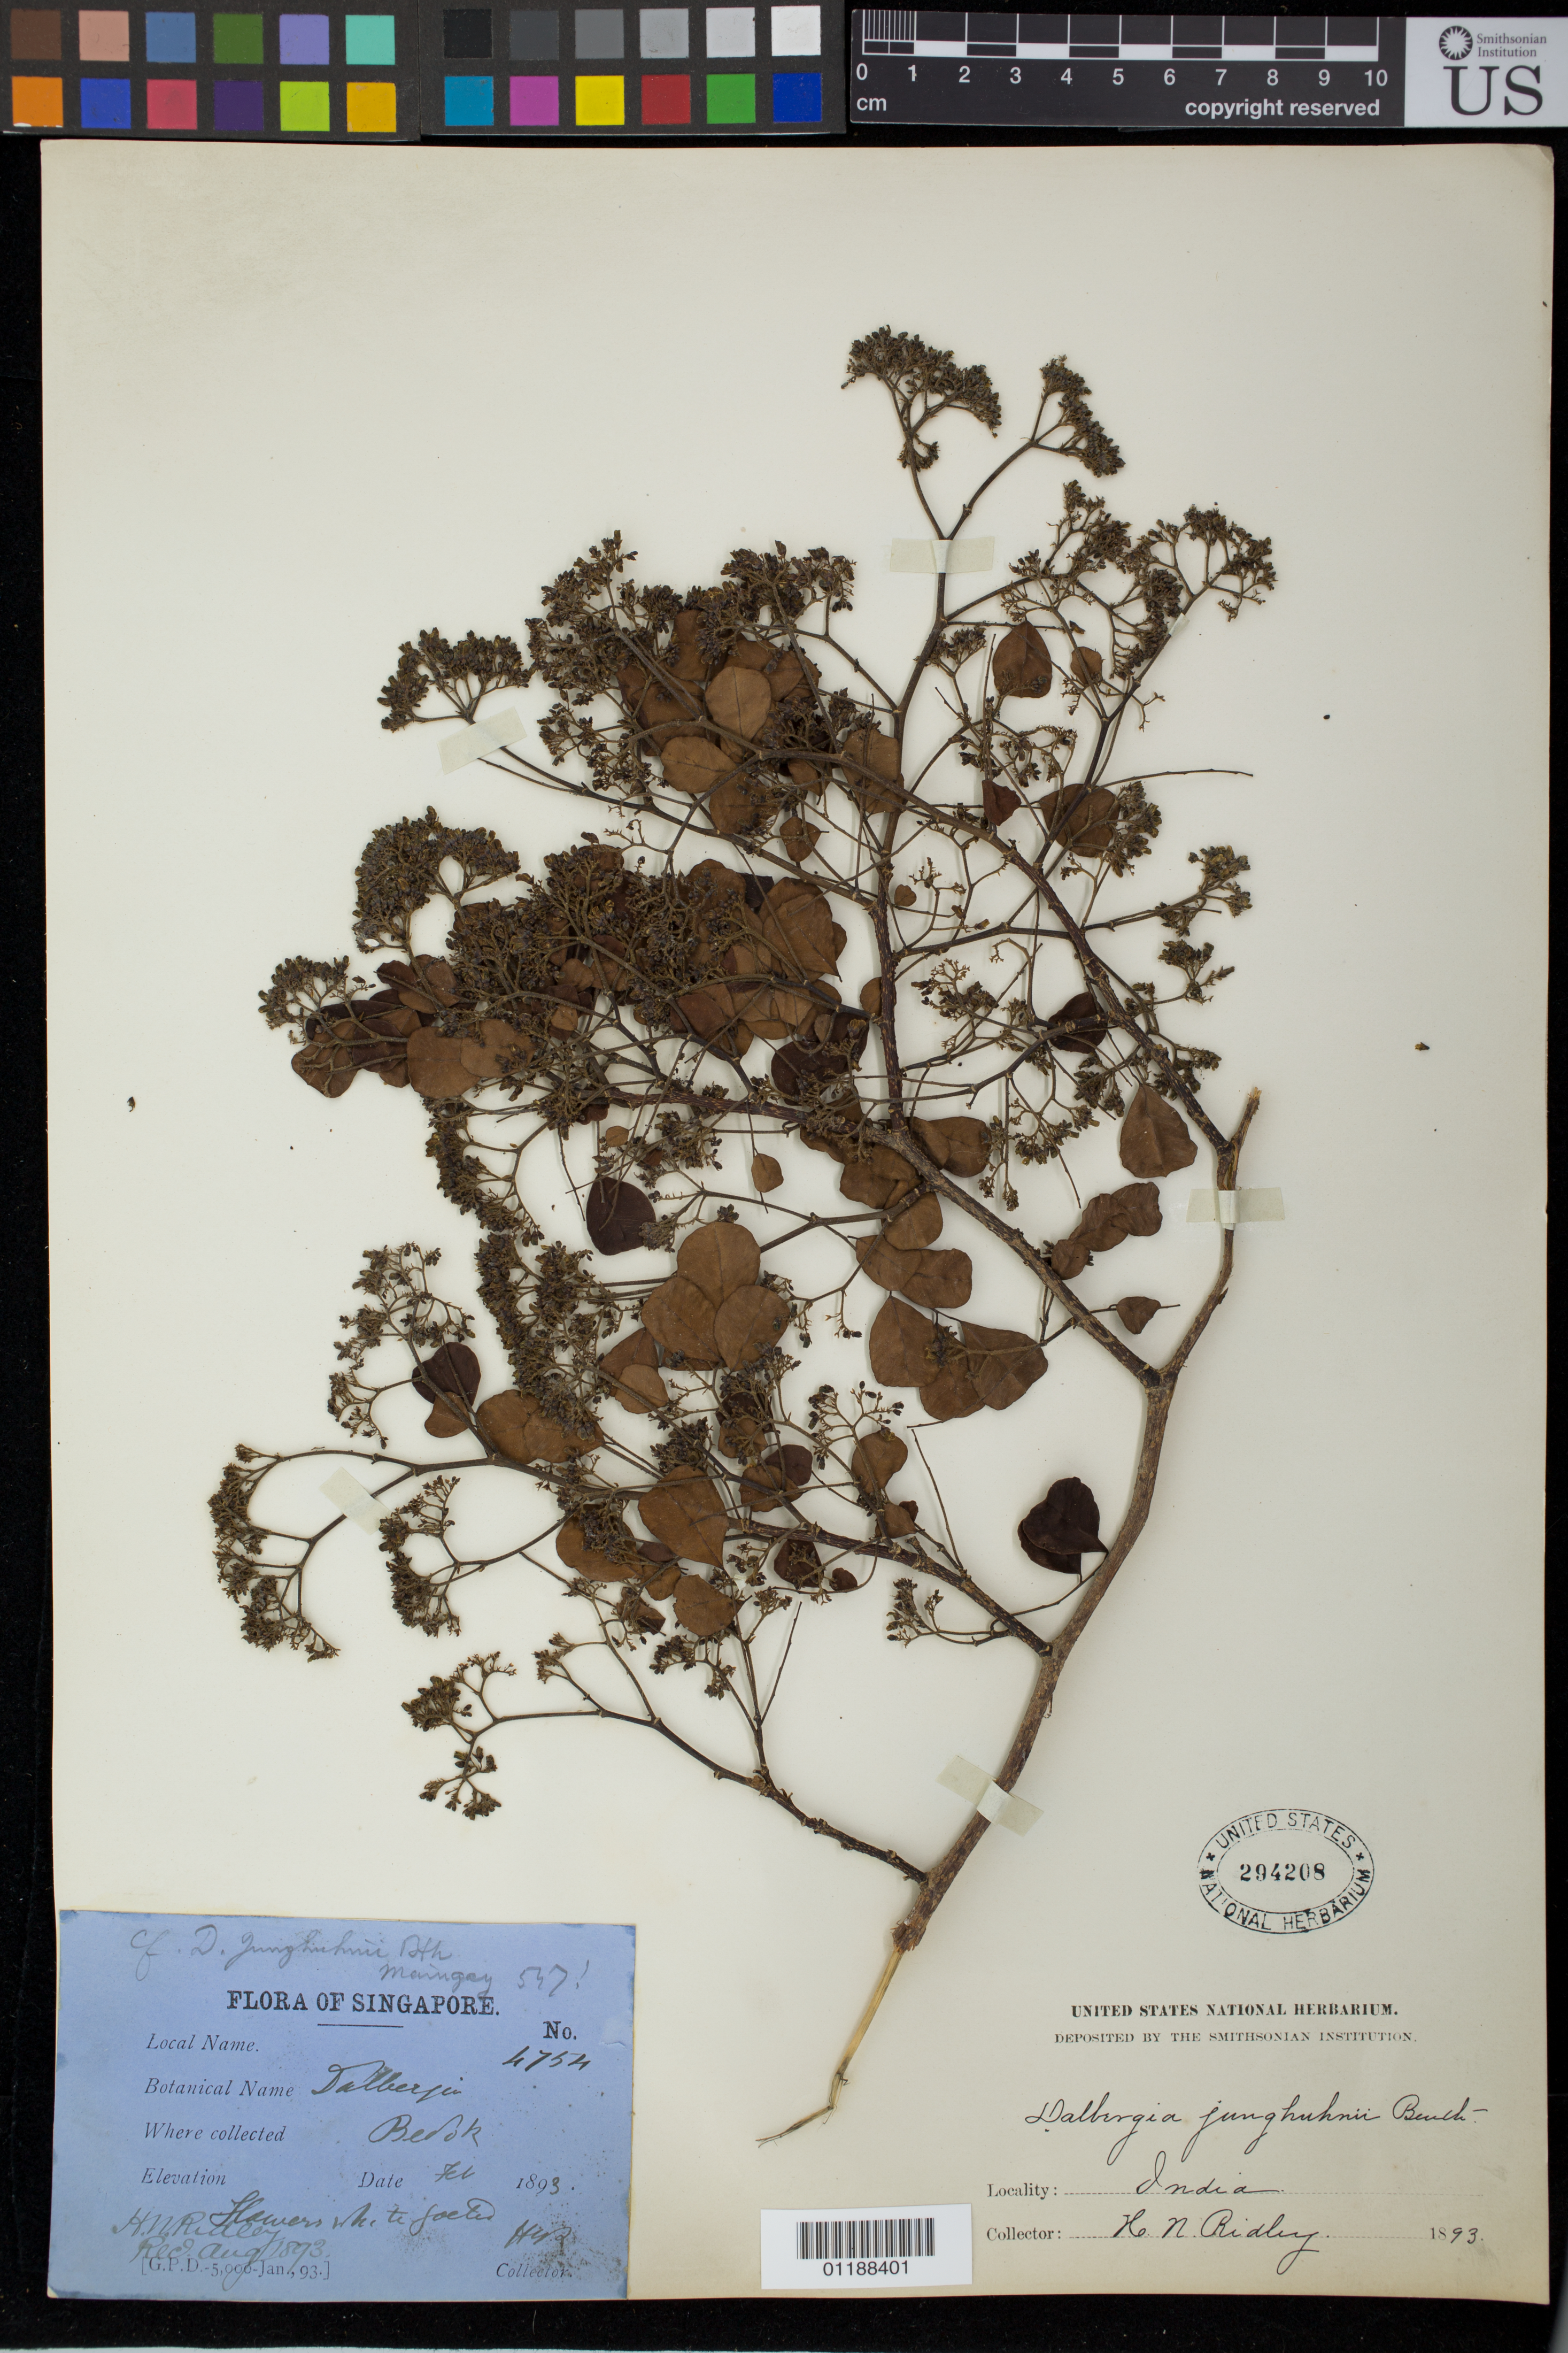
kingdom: Plantae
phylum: Tracheophyta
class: Magnoliopsida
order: Fabales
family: Fabaceae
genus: Dalbergia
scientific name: Dalbergia junghuhnii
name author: Benth.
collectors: H. N. Ridley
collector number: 4754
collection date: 1893-02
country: Singapore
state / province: South East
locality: Bedok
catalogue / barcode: US 294208